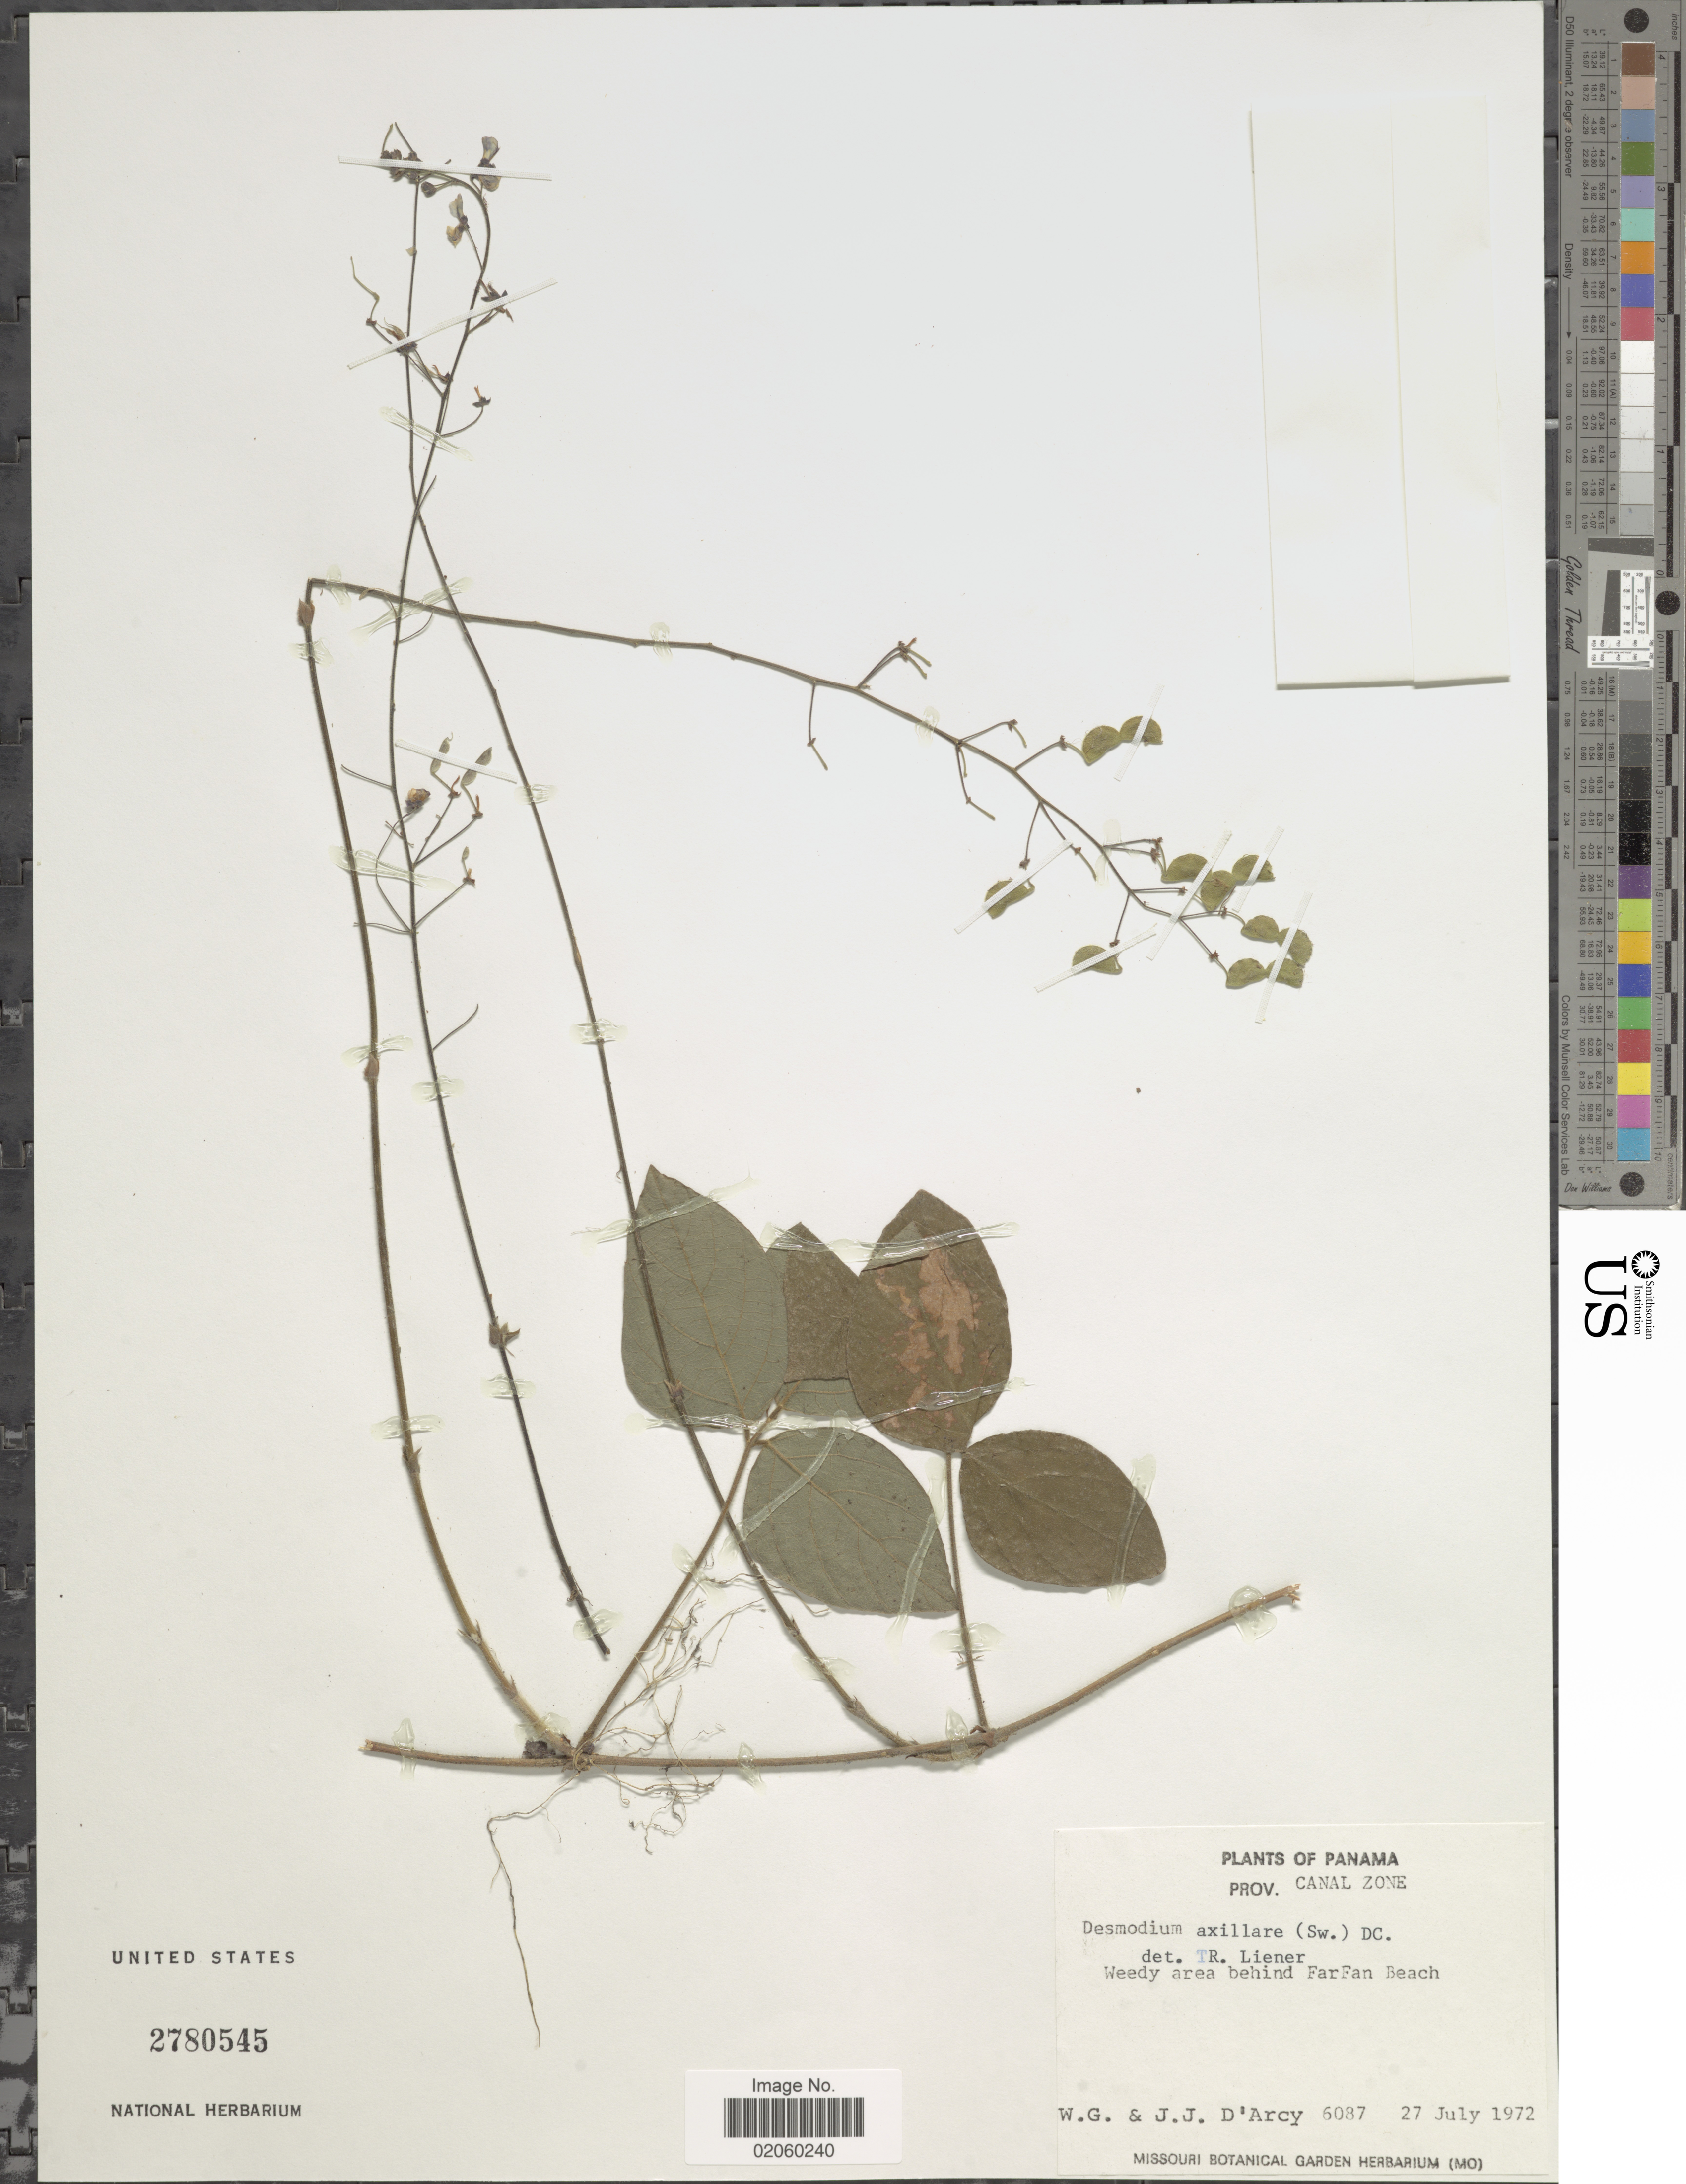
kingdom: Plantae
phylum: Tracheophyta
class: Magnoliopsida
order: Fabales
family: Fabaceae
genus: Desmodium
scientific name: Desmodium axillare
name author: (Sw.) DC.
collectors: W. G. D'Arcy & J. J. D'Arcy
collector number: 6087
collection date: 1972-07-27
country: Panama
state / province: Colón / Panamá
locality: Prov. Canal Zone. Weedy area behind FarFan Beach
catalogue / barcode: US 2780545